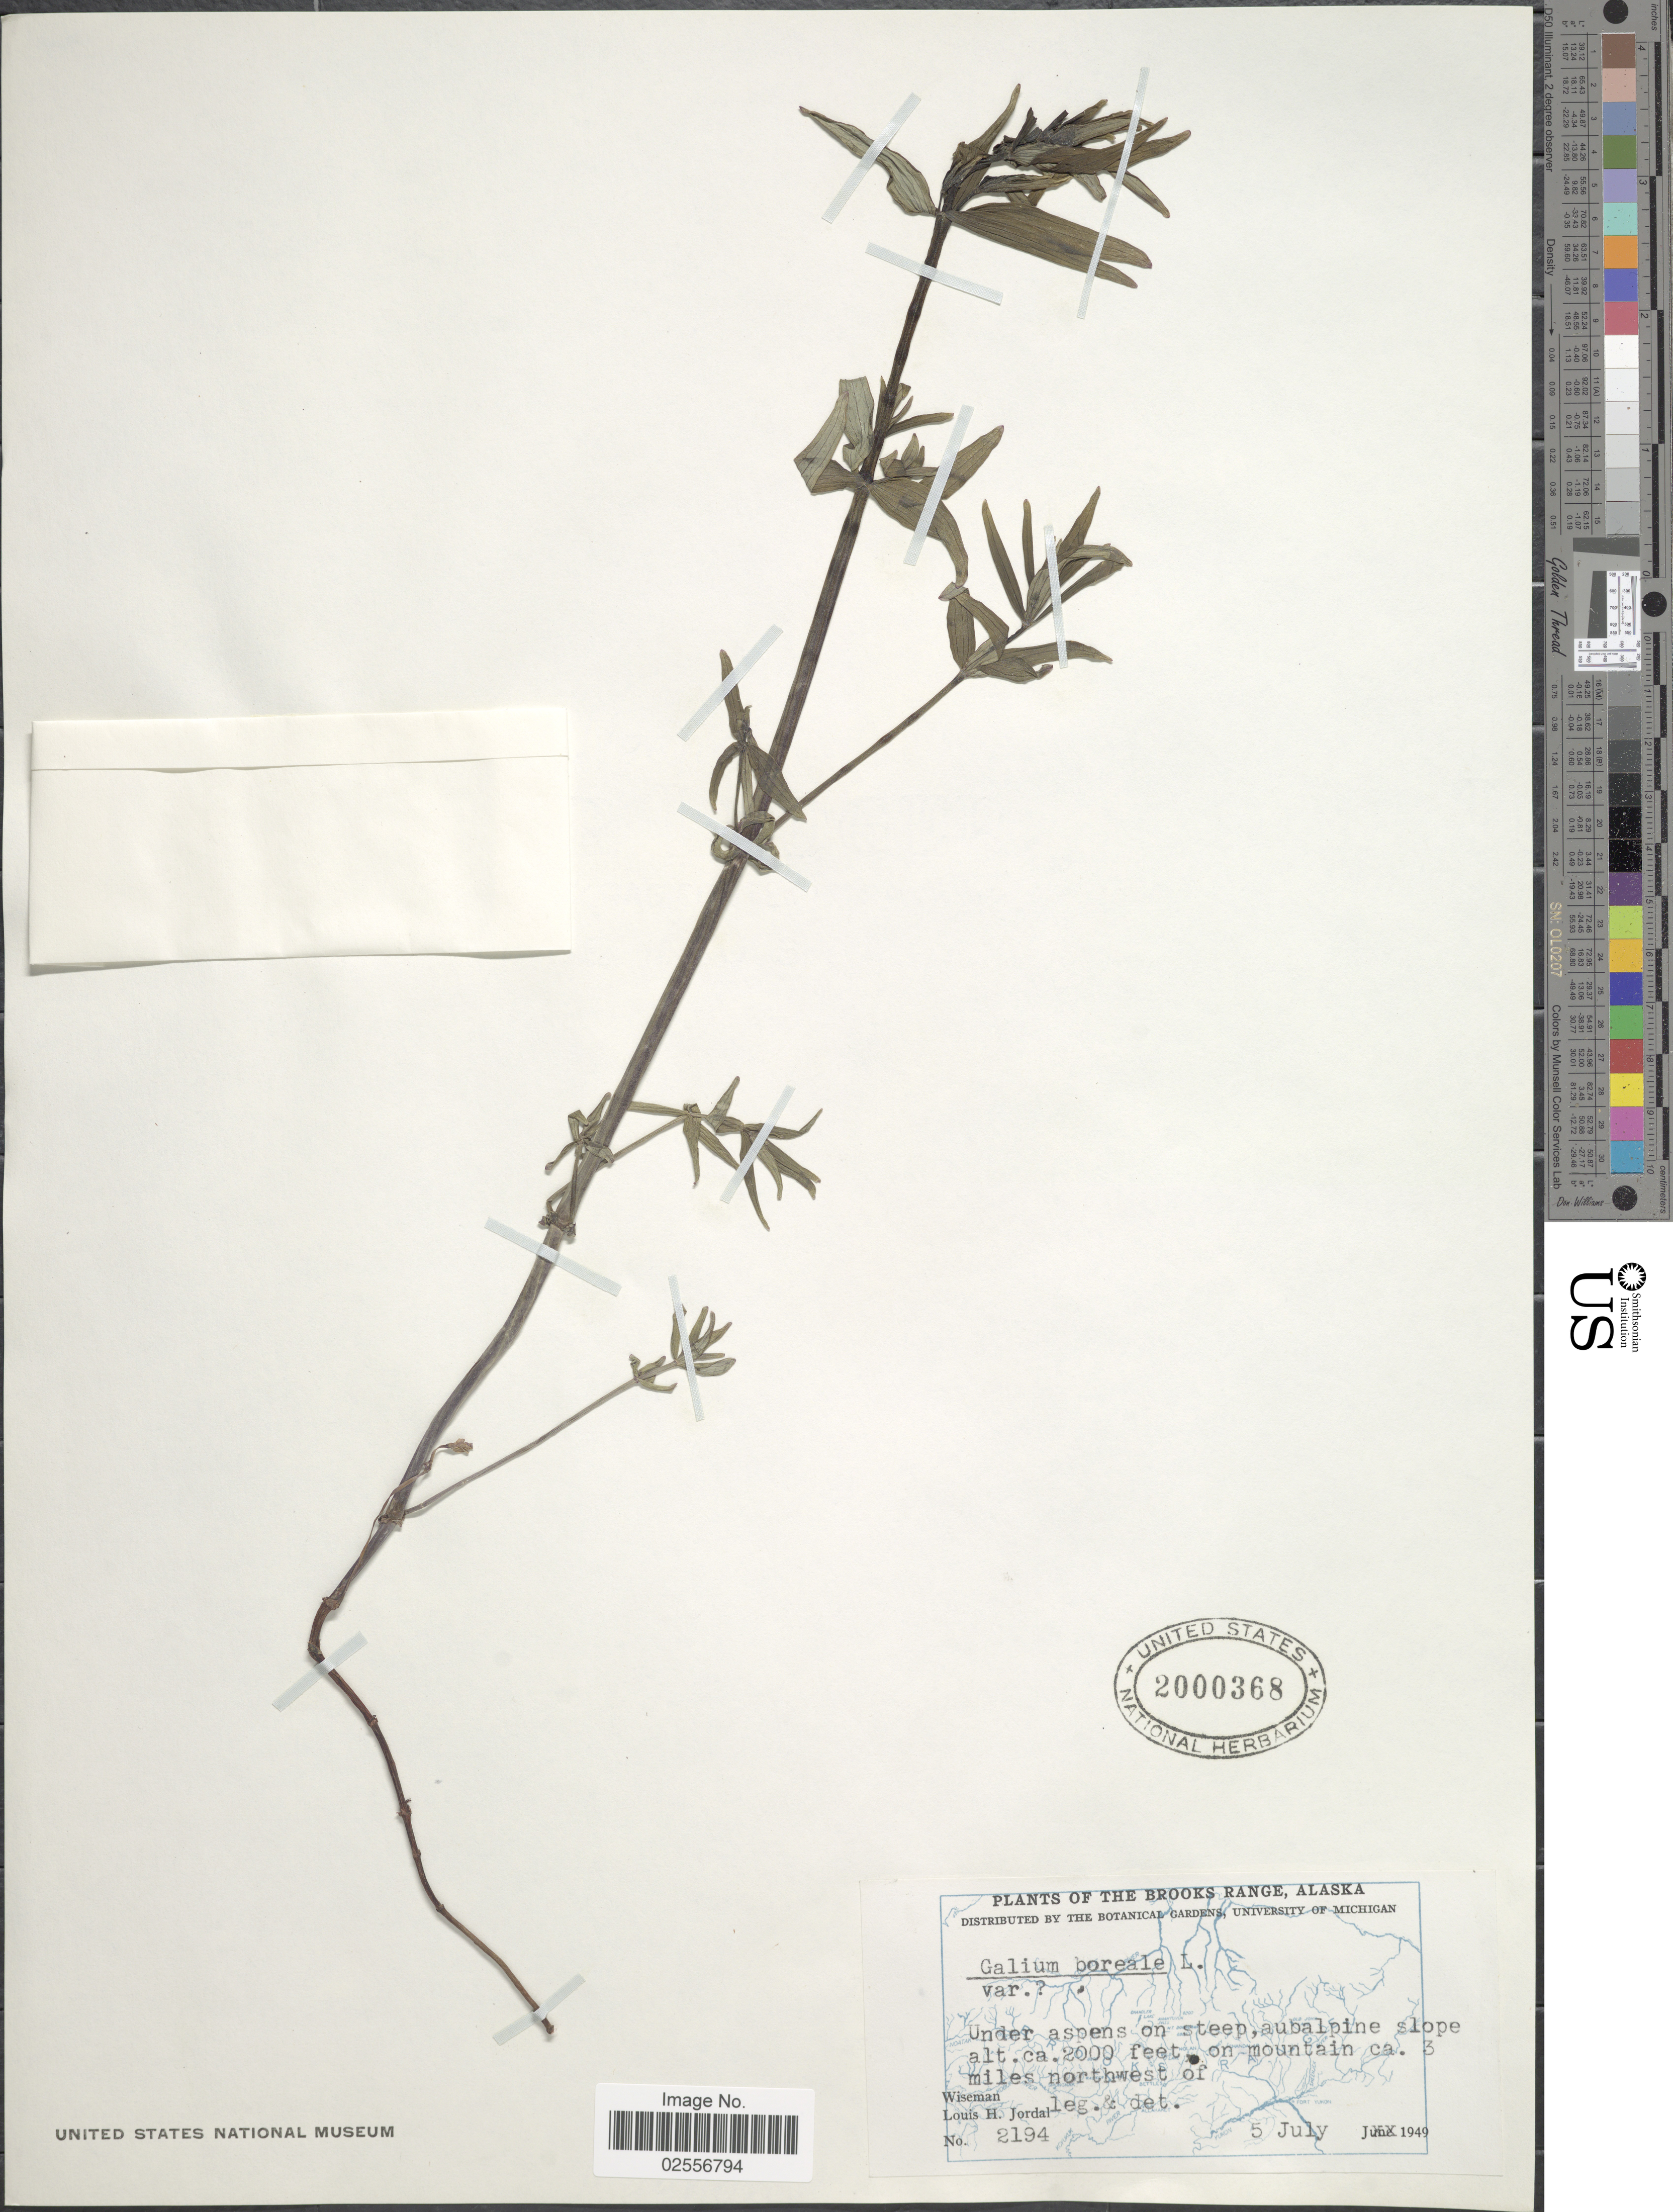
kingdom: Plantae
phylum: Tracheophyta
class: Magnoliopsida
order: Gentianales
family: Rubiaceae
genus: Galium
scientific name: Galium boreale L.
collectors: L. Jordal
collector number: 2194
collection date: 1949-07-05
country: United States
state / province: Alaska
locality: Brooks Range. On mountain ca. 3 miles northwest of Wiseman.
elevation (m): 610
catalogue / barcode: US 2000368